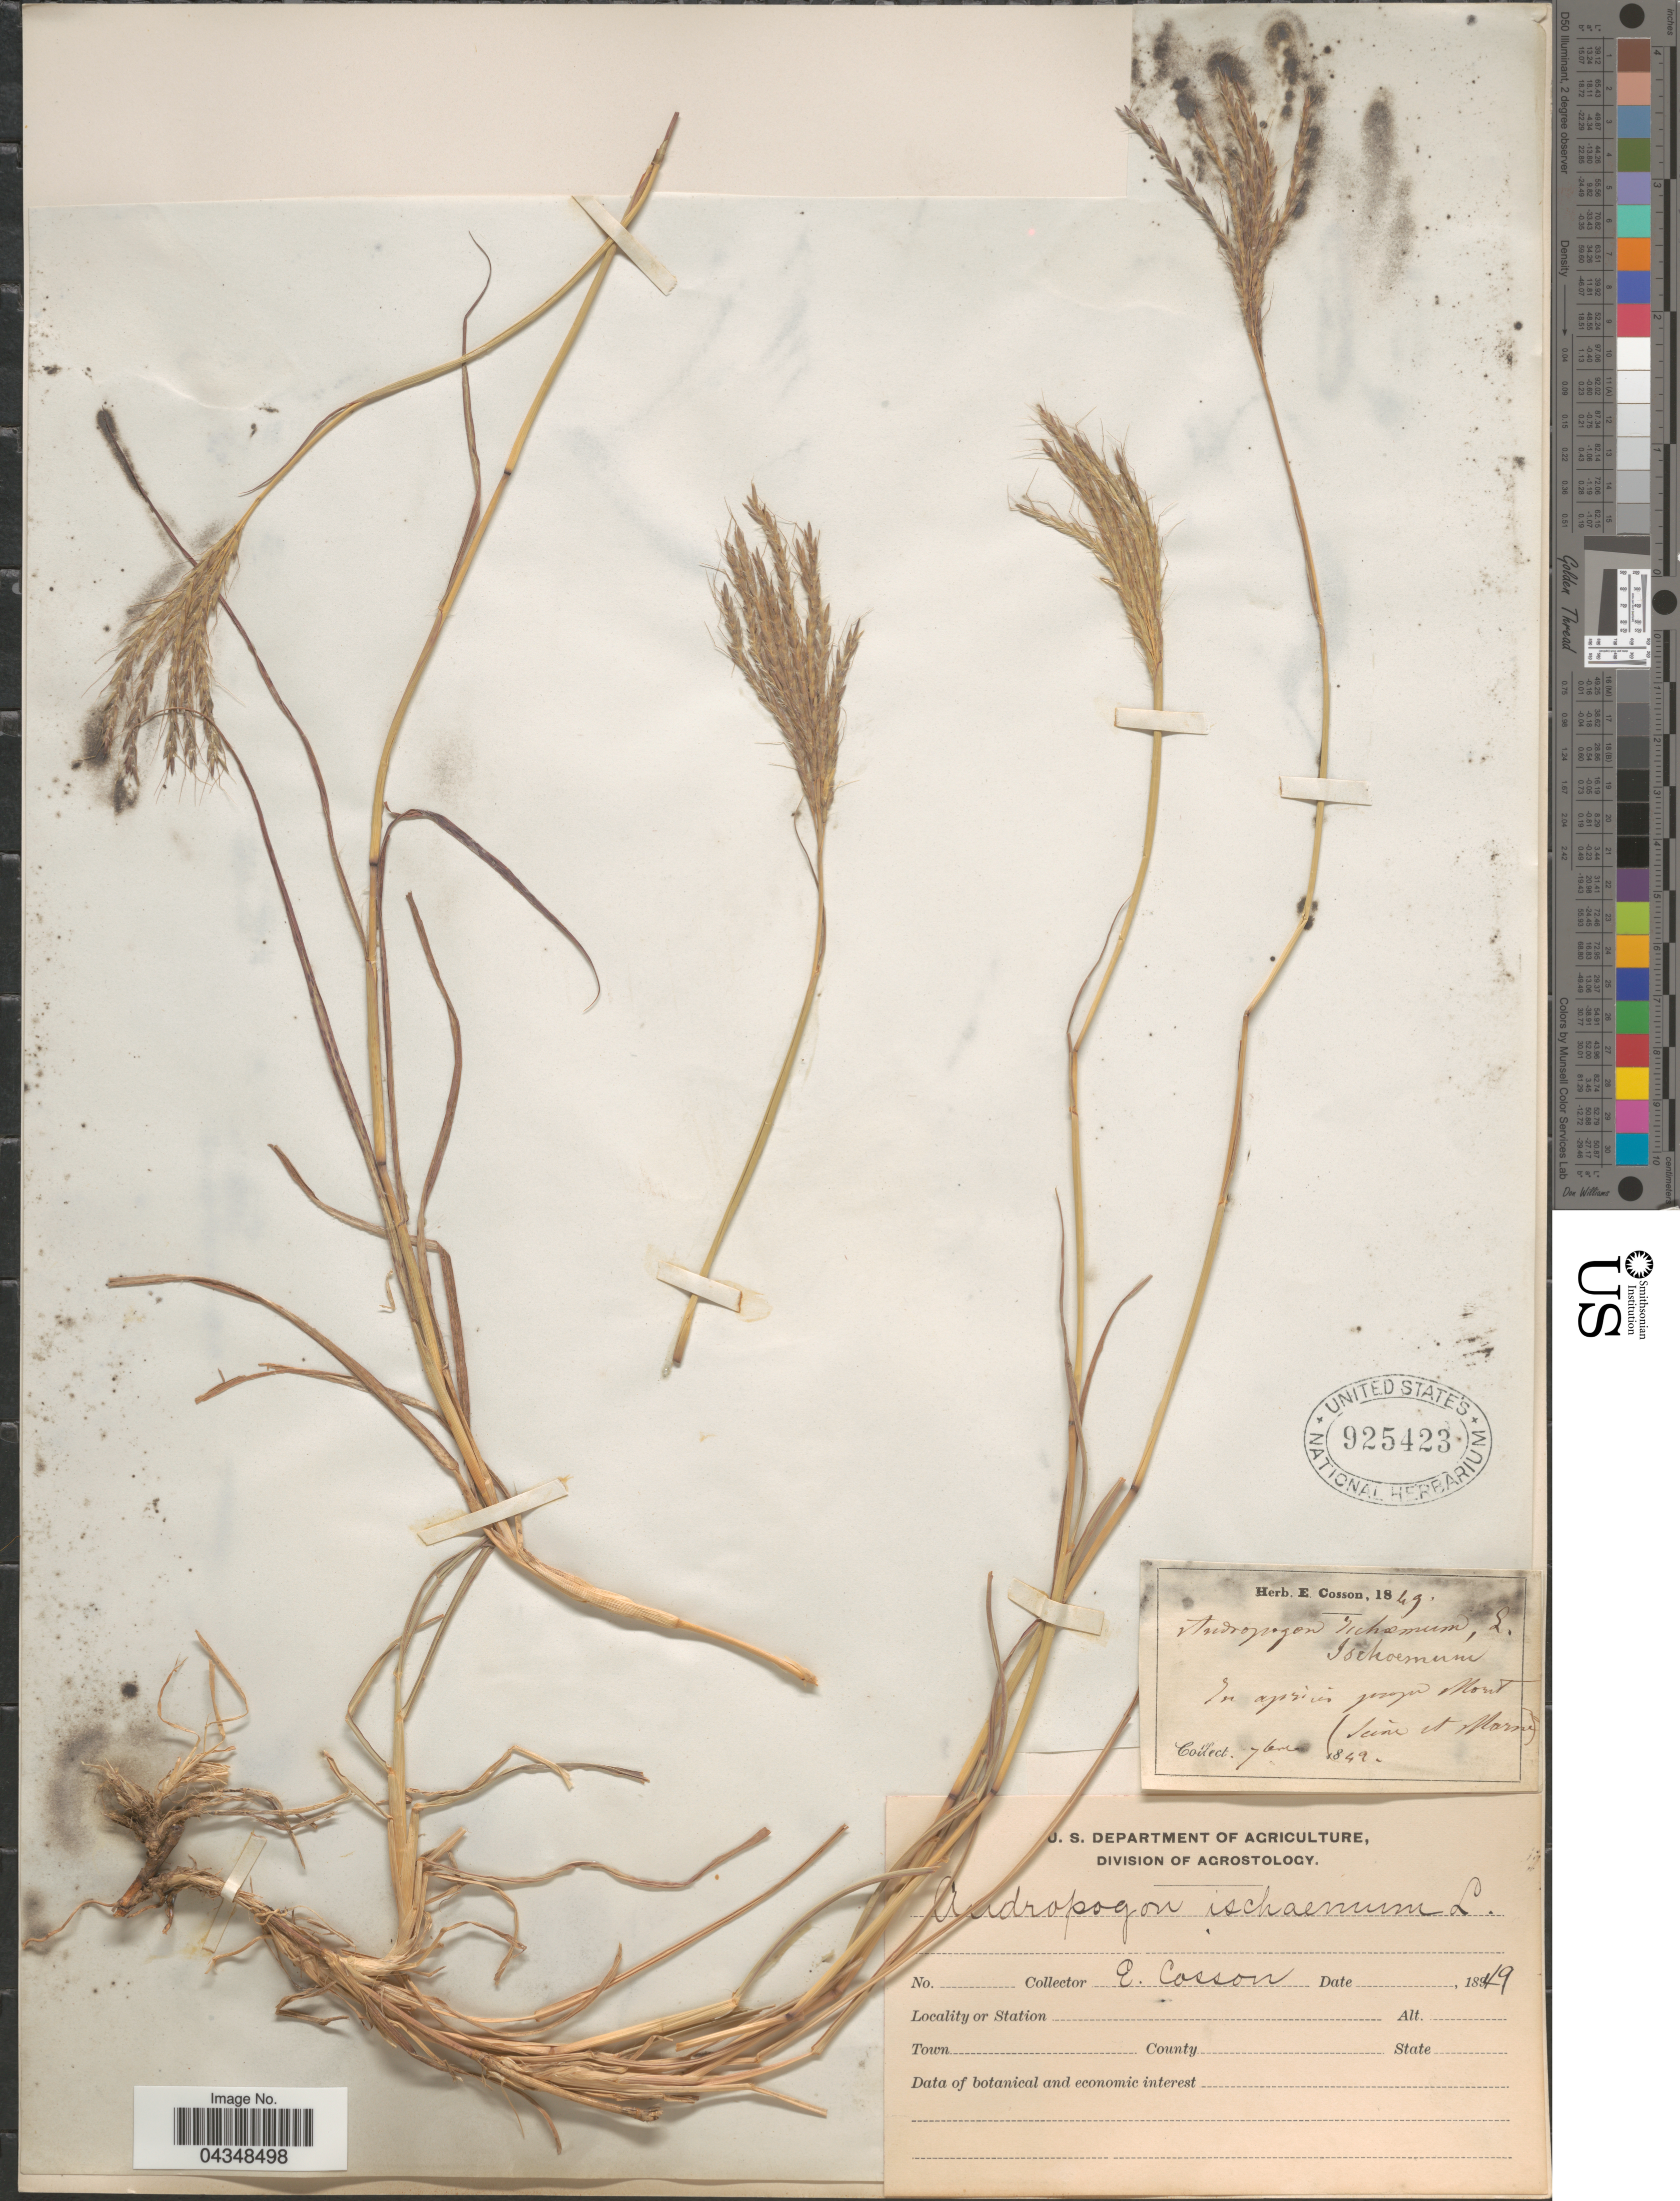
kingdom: Plantae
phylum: Tracheophyta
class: Liliopsida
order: Poales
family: Poaceae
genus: Bothriochloa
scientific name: Bothriochloa ischaemum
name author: (L.) Keng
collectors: E. Cosson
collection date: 1849-09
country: France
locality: In apricis prope Moret (Seine et Marne).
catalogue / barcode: US 925423